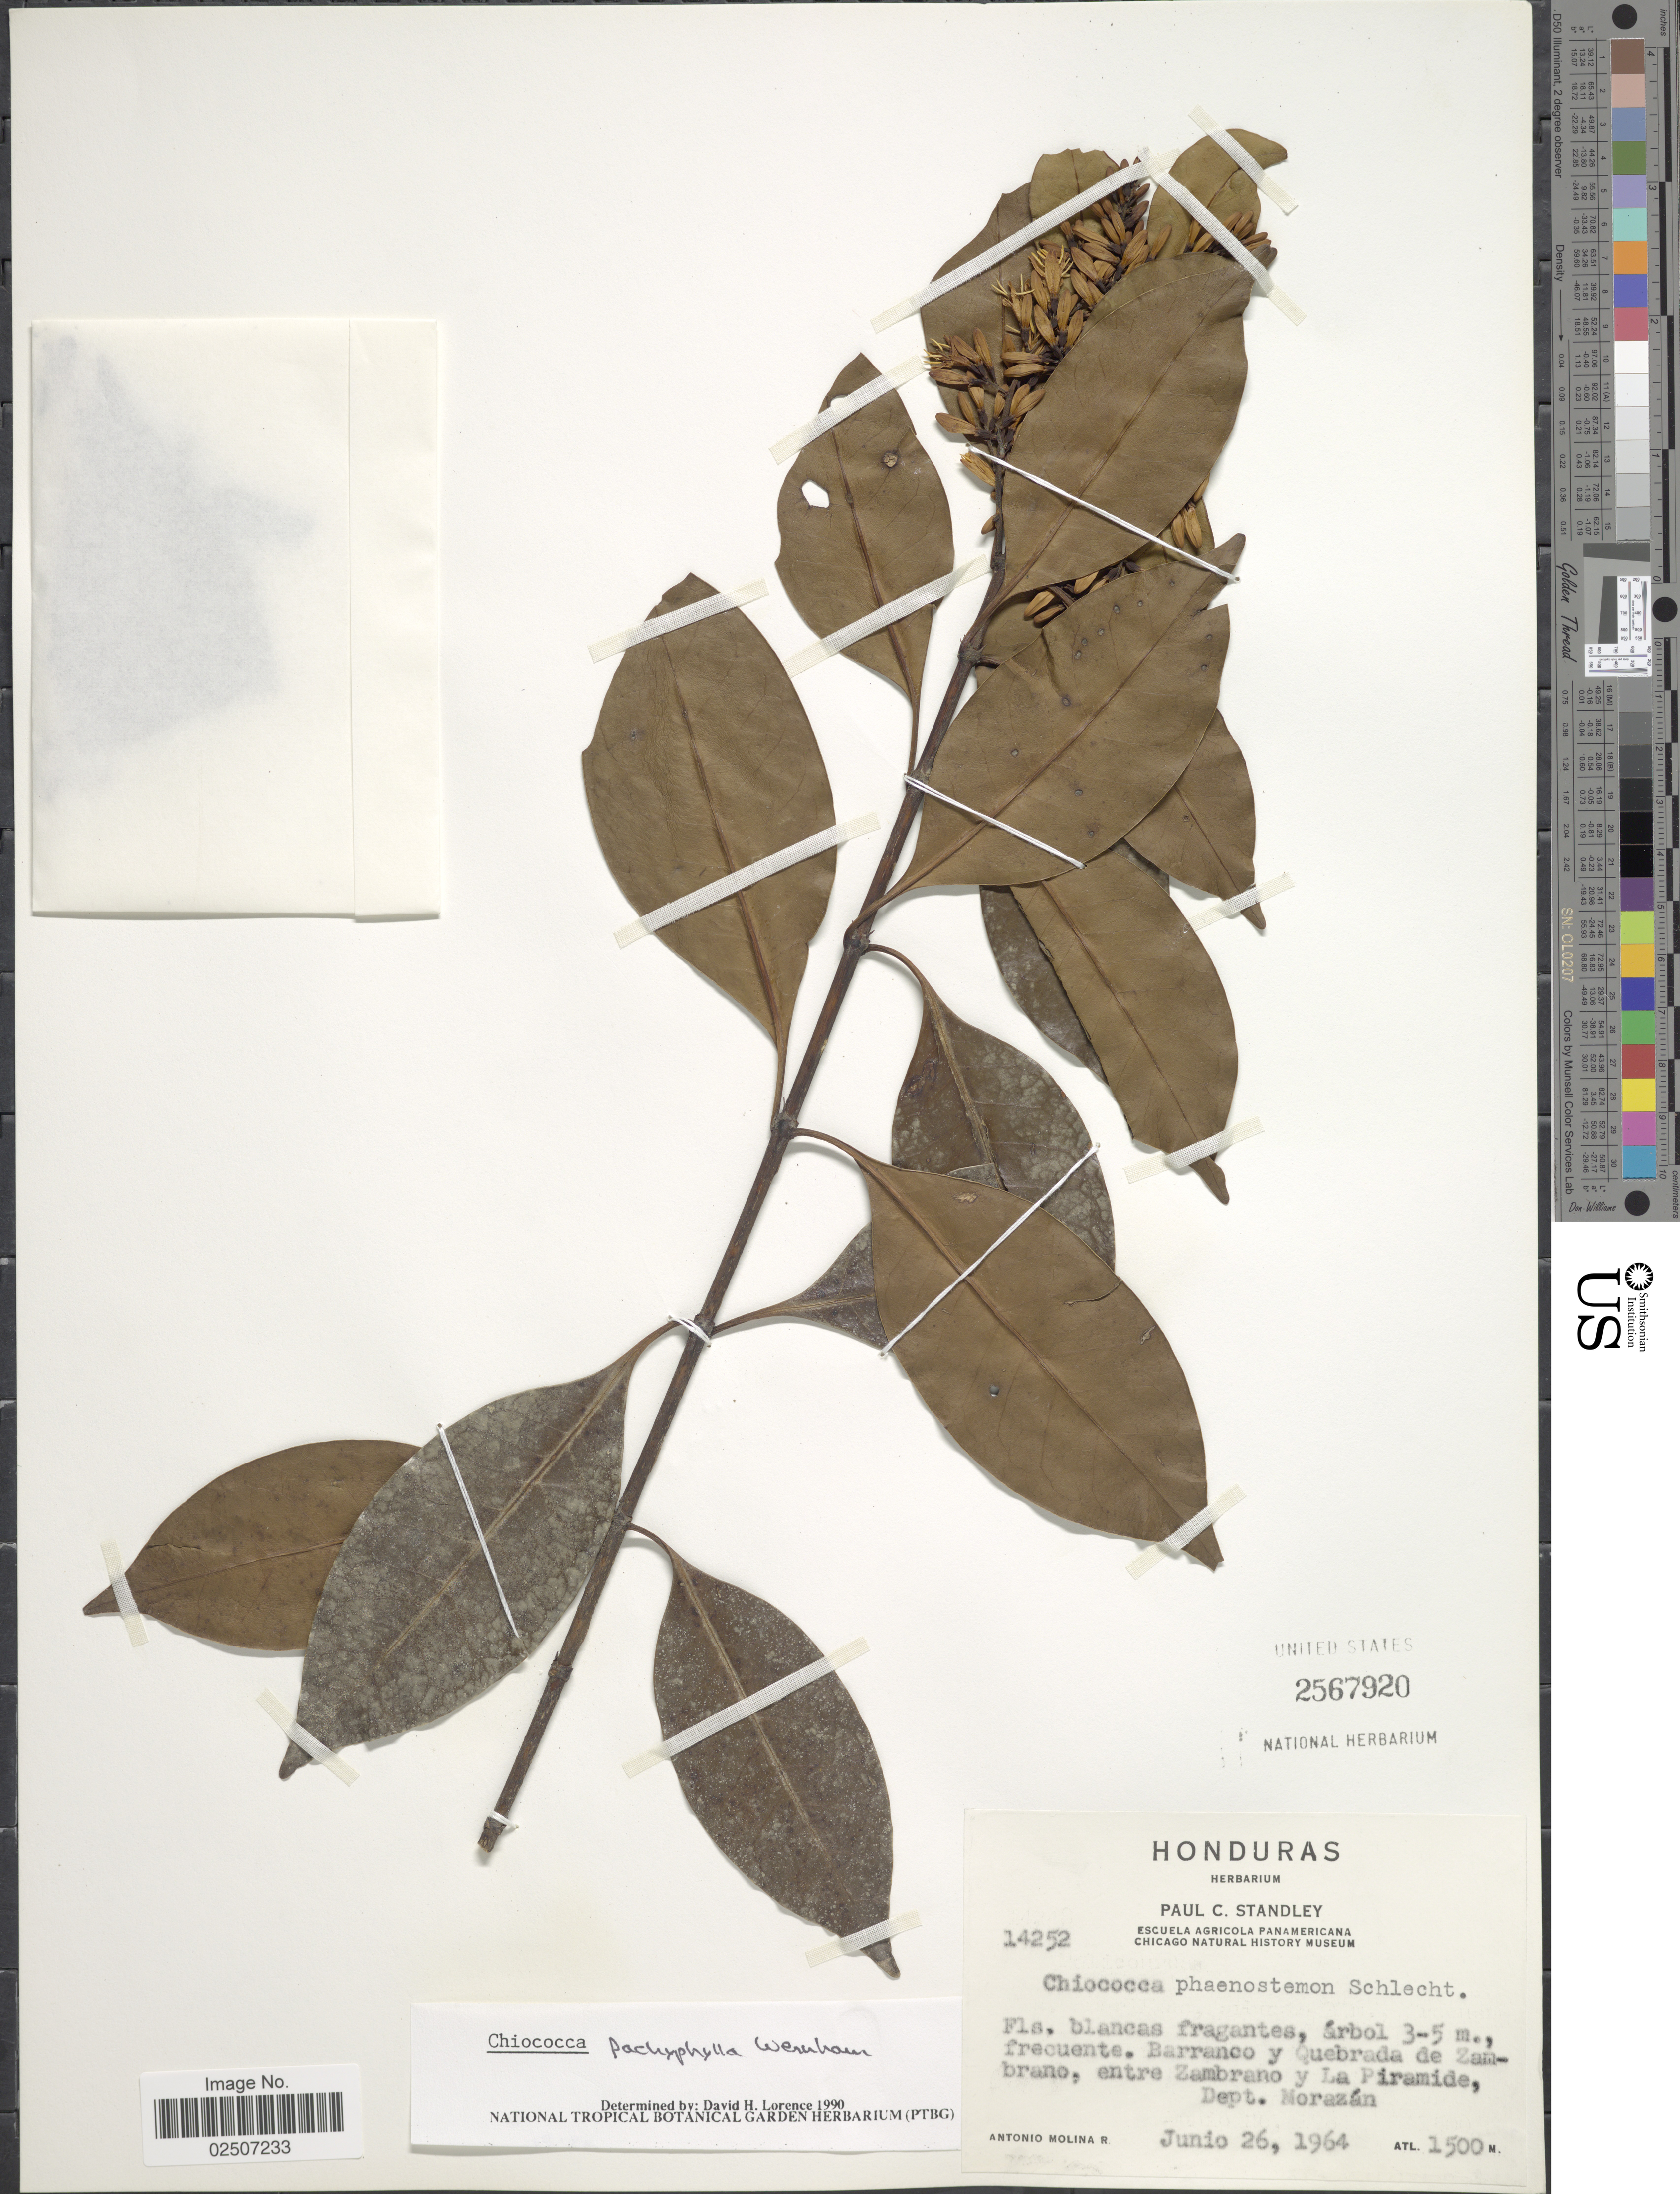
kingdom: Plantae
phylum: Tracheophyta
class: Magnoliopsida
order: Gentianales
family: Rubiaceae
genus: Chiococca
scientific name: Chiococca pachyphylla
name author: Wernham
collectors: A. Molina R.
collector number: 14252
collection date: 1964-06-26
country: Honduras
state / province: Fco. Morazán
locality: Barranco y Quebrada de Zambrano, entre Zambrano y La Piramide, Dept. Morazan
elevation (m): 1500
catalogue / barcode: US 2567920